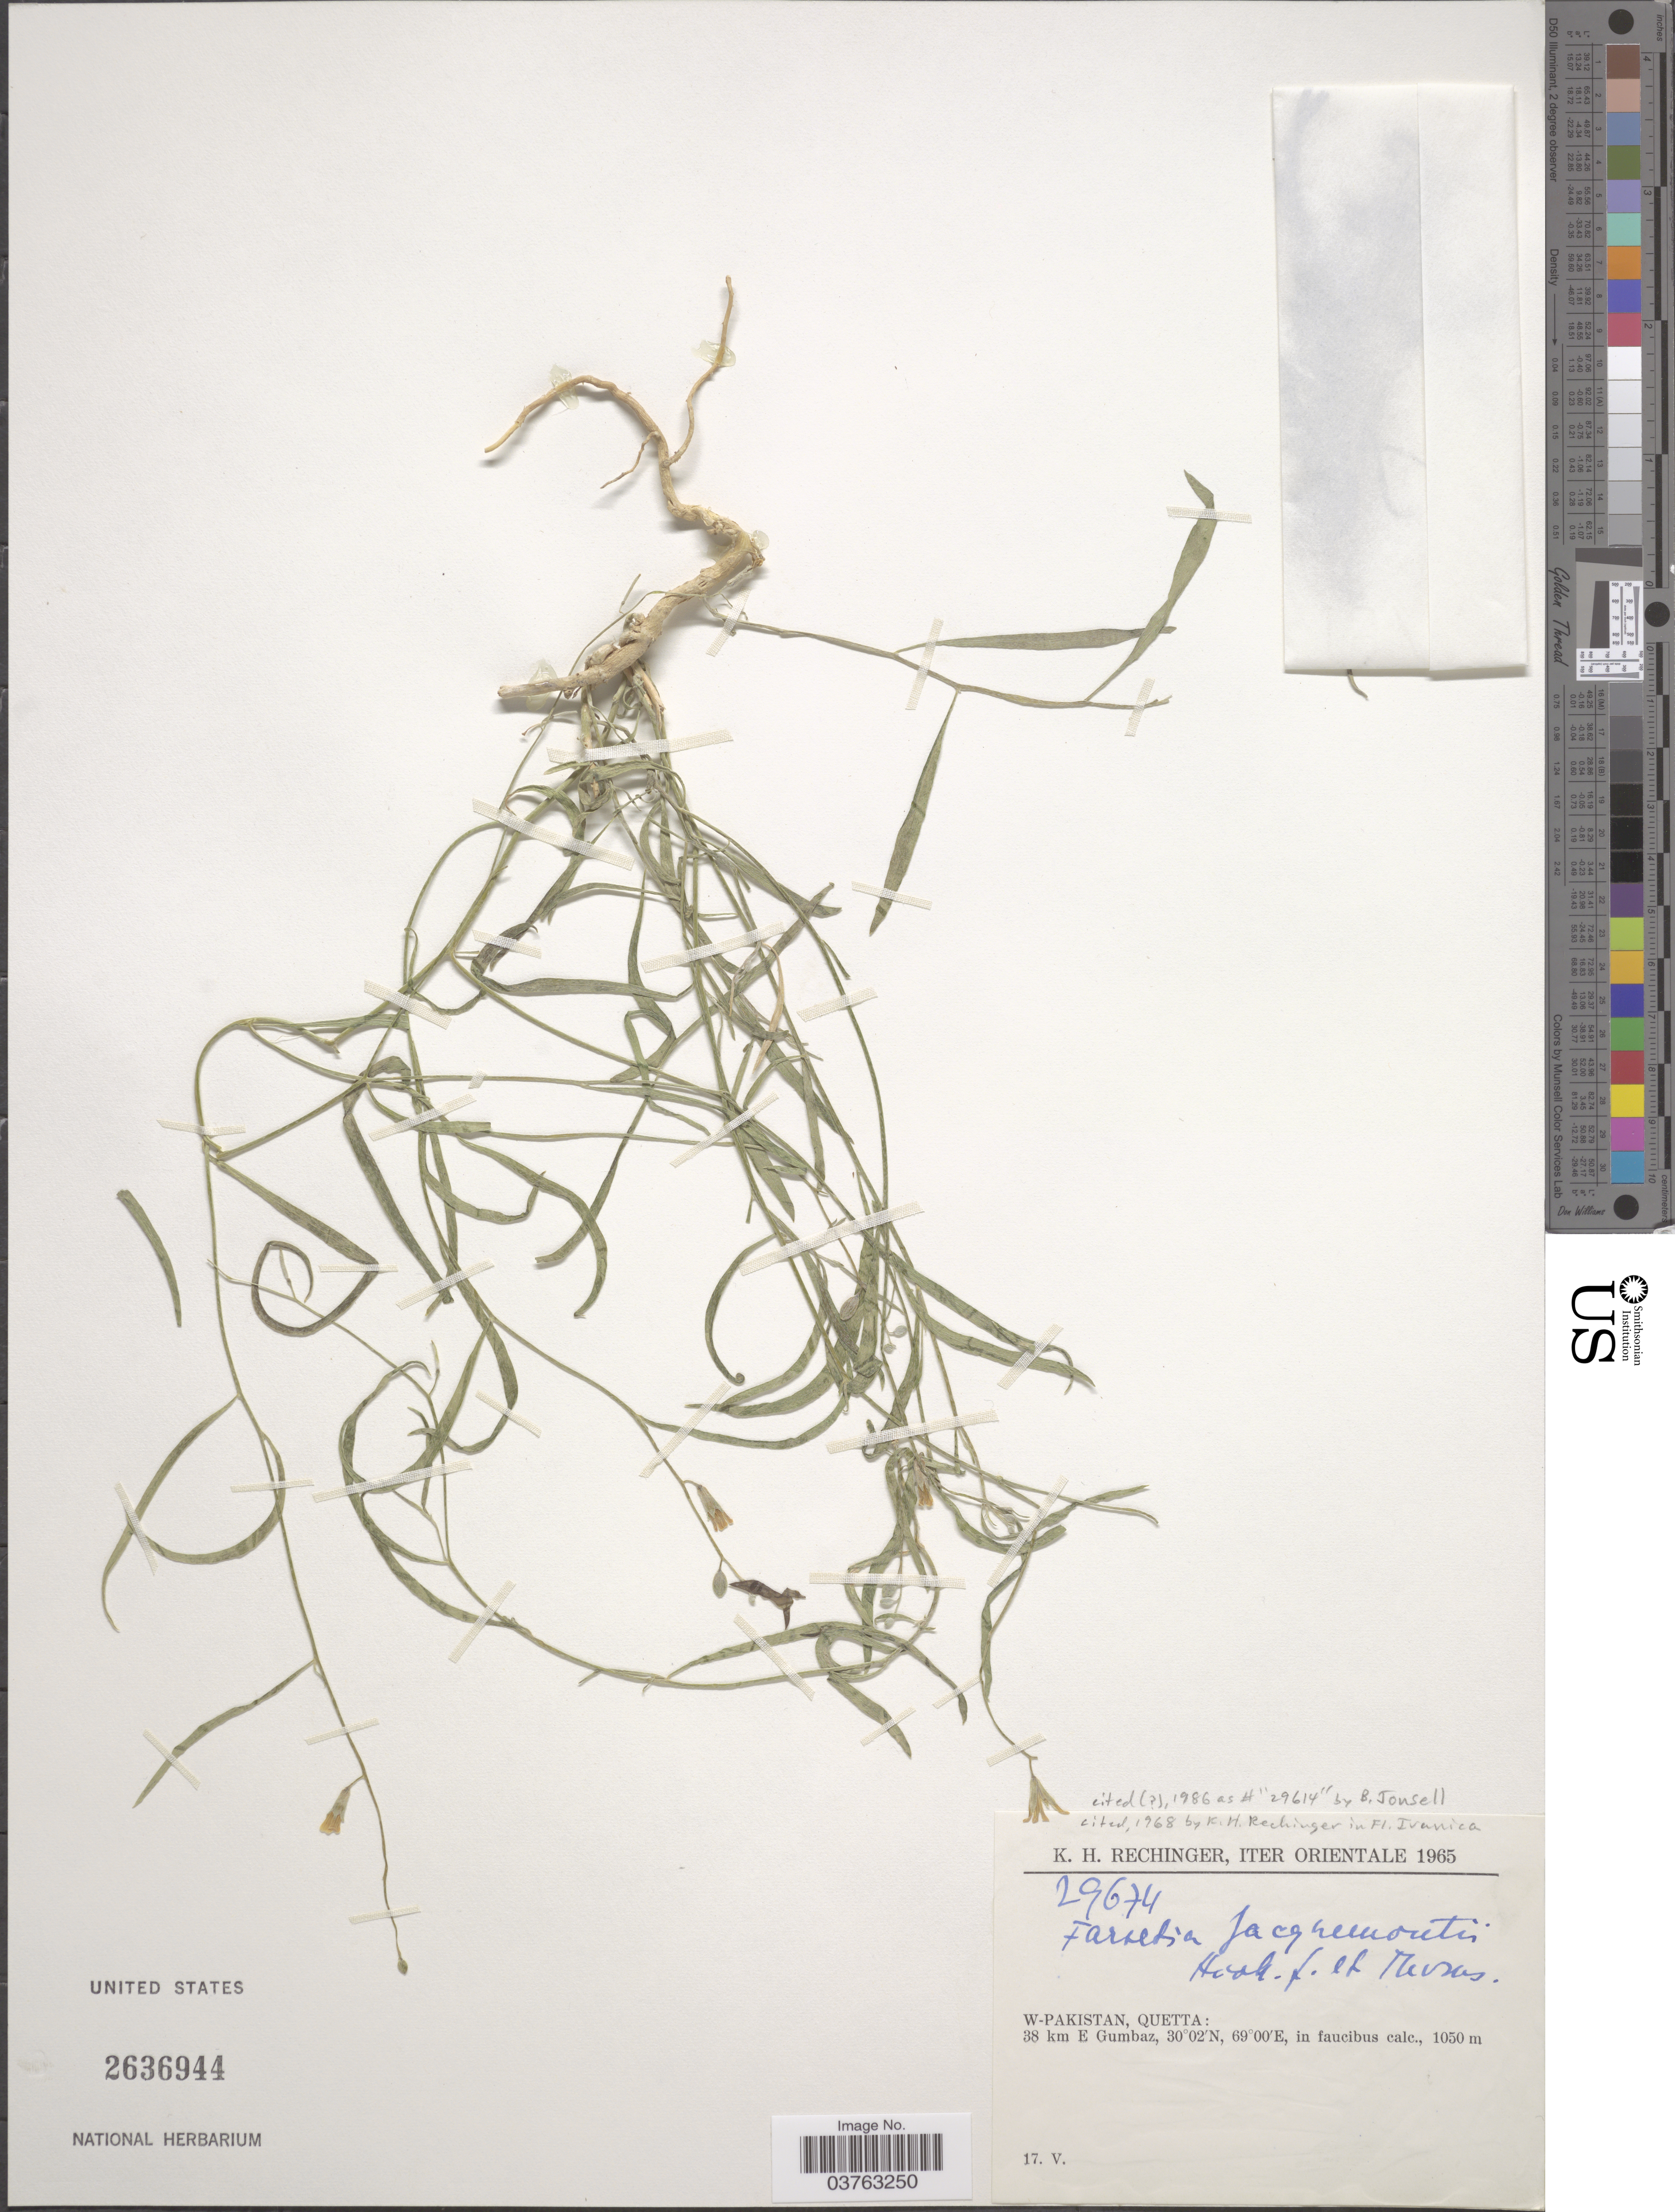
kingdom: Plantae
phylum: Tracheophyta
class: Magnoliopsida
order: Brassicales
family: Brassicaceae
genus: Farsetia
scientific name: Farsetia jacquemontii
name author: Hook. f. & Thomson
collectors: K. H. Rechinger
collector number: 29674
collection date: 1965-05-17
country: Pakistan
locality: Iter Orientale. W-Pakistan, Quetta: 38 km E Gumbaz.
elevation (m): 1050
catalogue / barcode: US 2636944